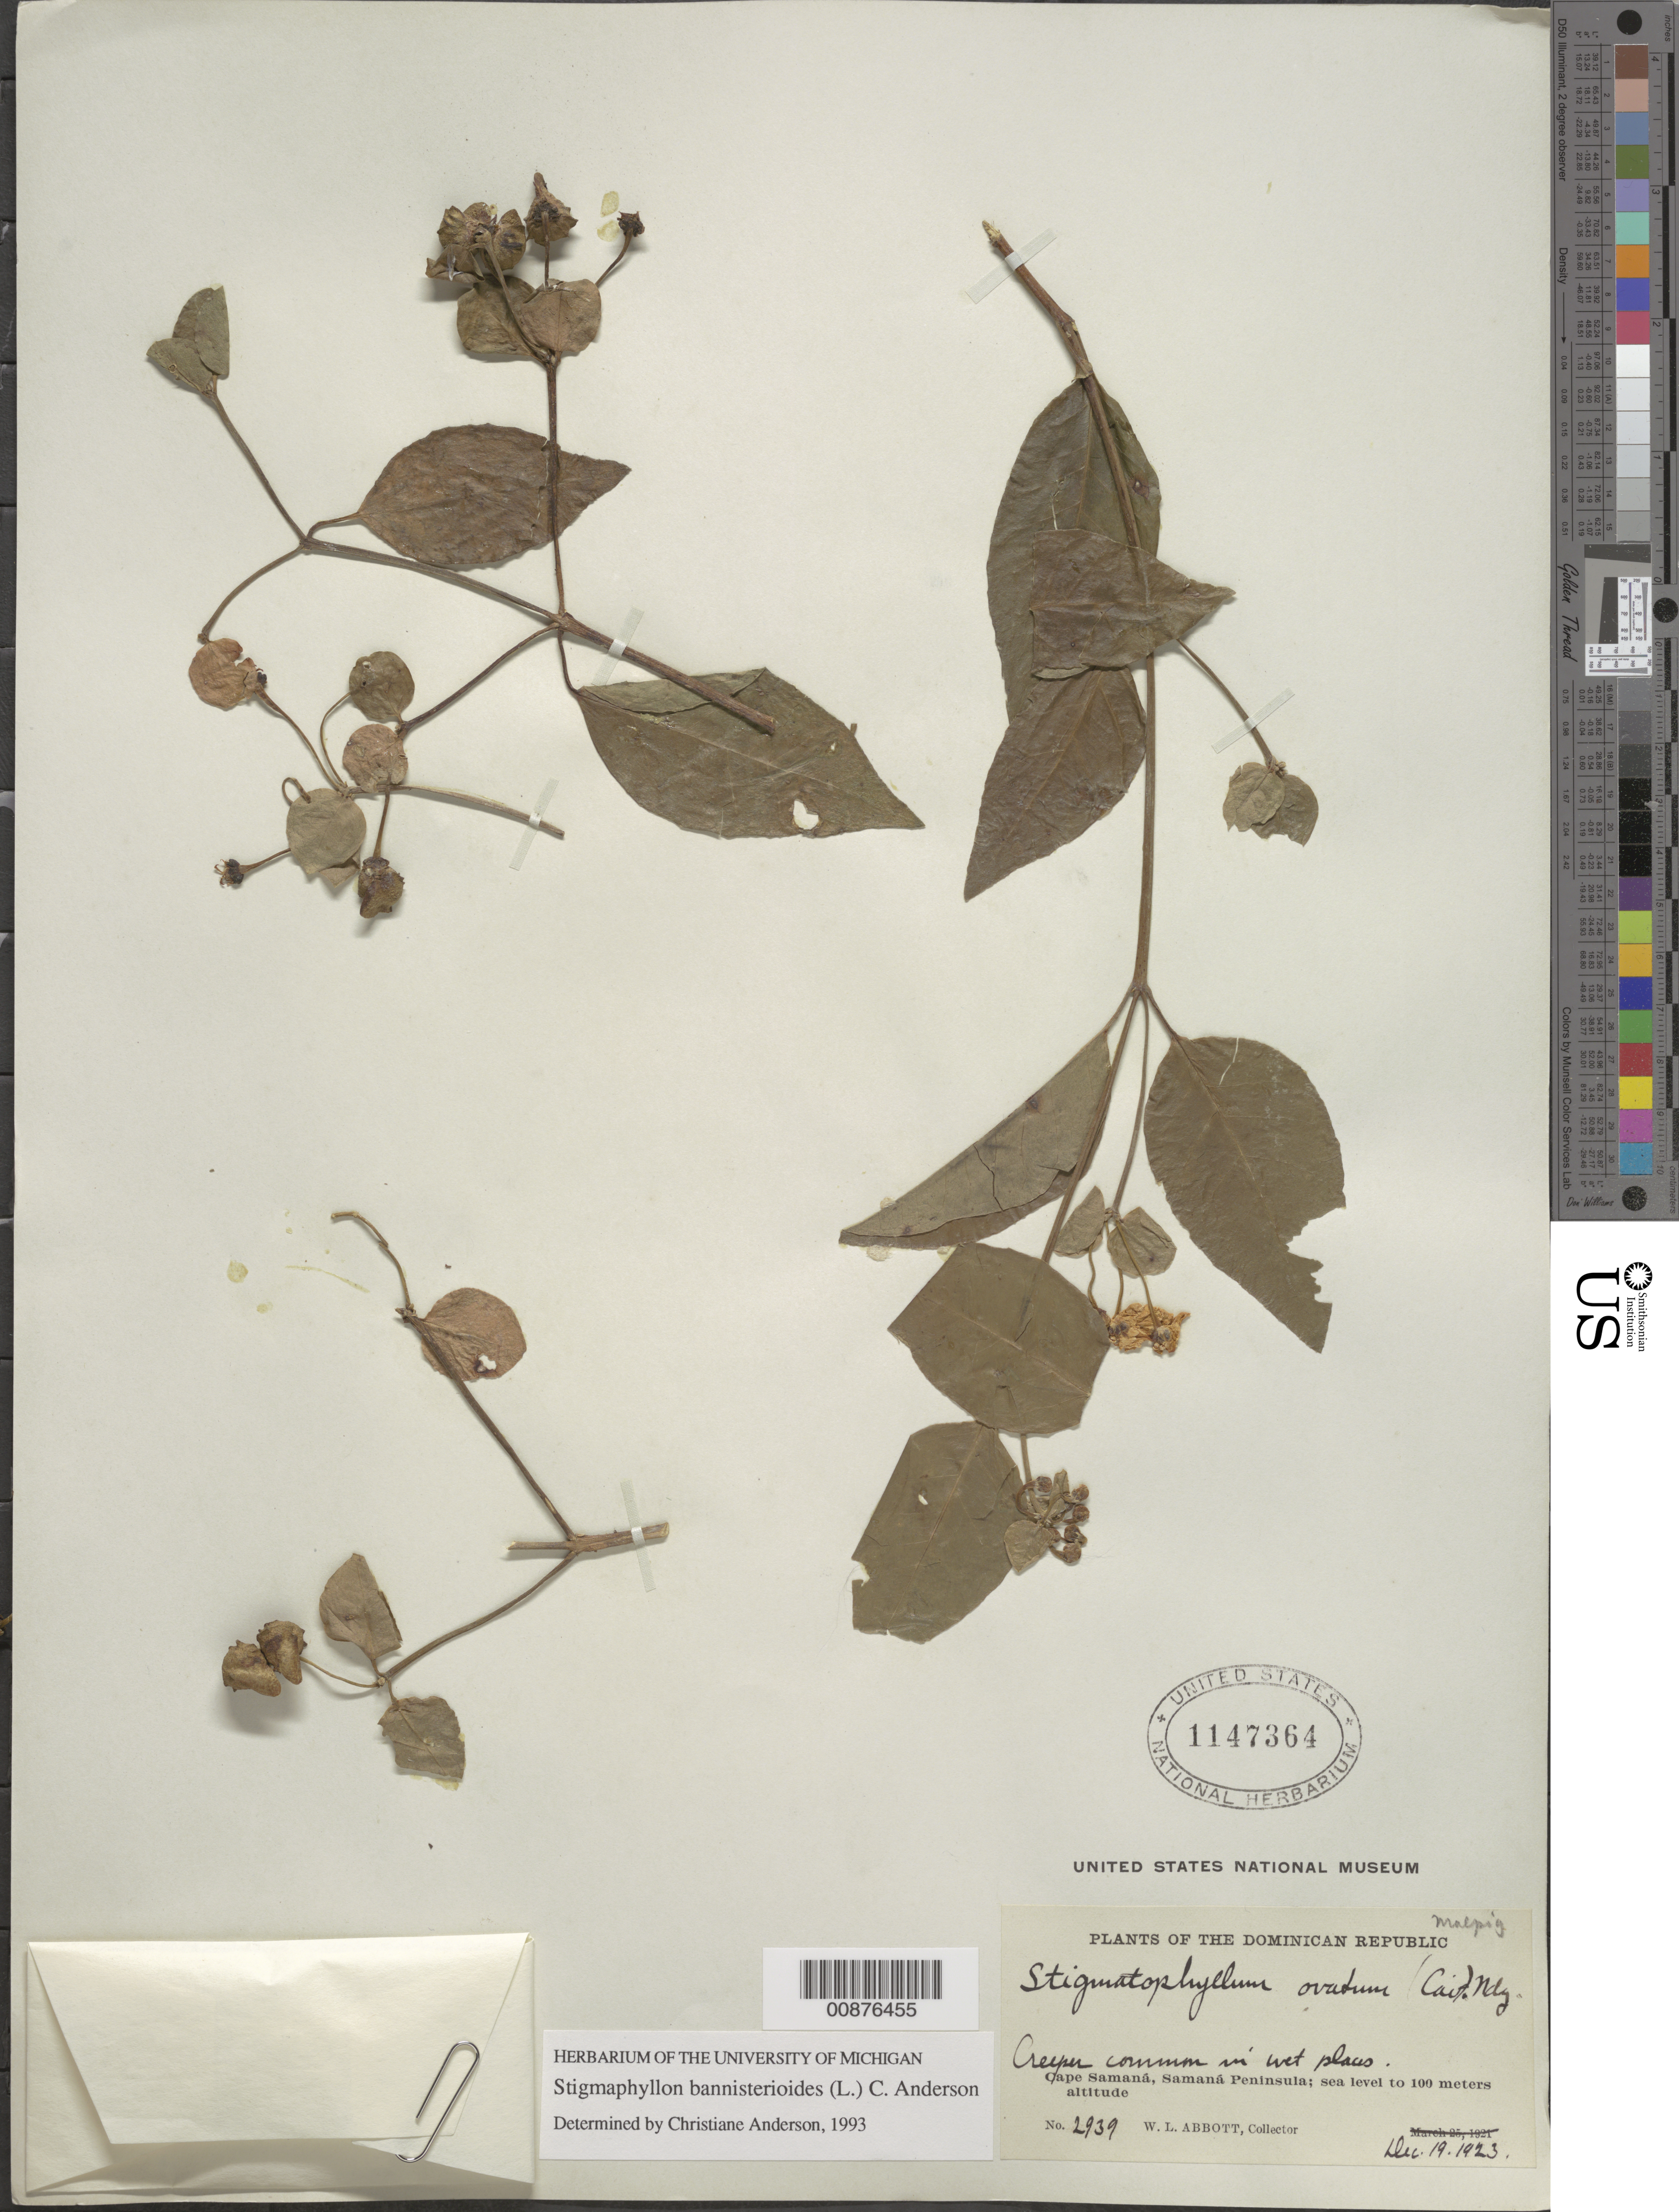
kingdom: Plantae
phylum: Tracheophyta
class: Magnoliopsida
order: Malpighiales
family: Malpighiaceae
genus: Stigmaphyllon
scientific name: Stigmaphyllon bannisterioides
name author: (L.) C.E. Anderson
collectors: W. L. Abbott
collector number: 2939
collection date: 1923-12-19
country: Dominican Republic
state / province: Samaná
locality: Cape Samaná, Samaná Peninsula.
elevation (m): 0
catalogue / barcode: US 1147364